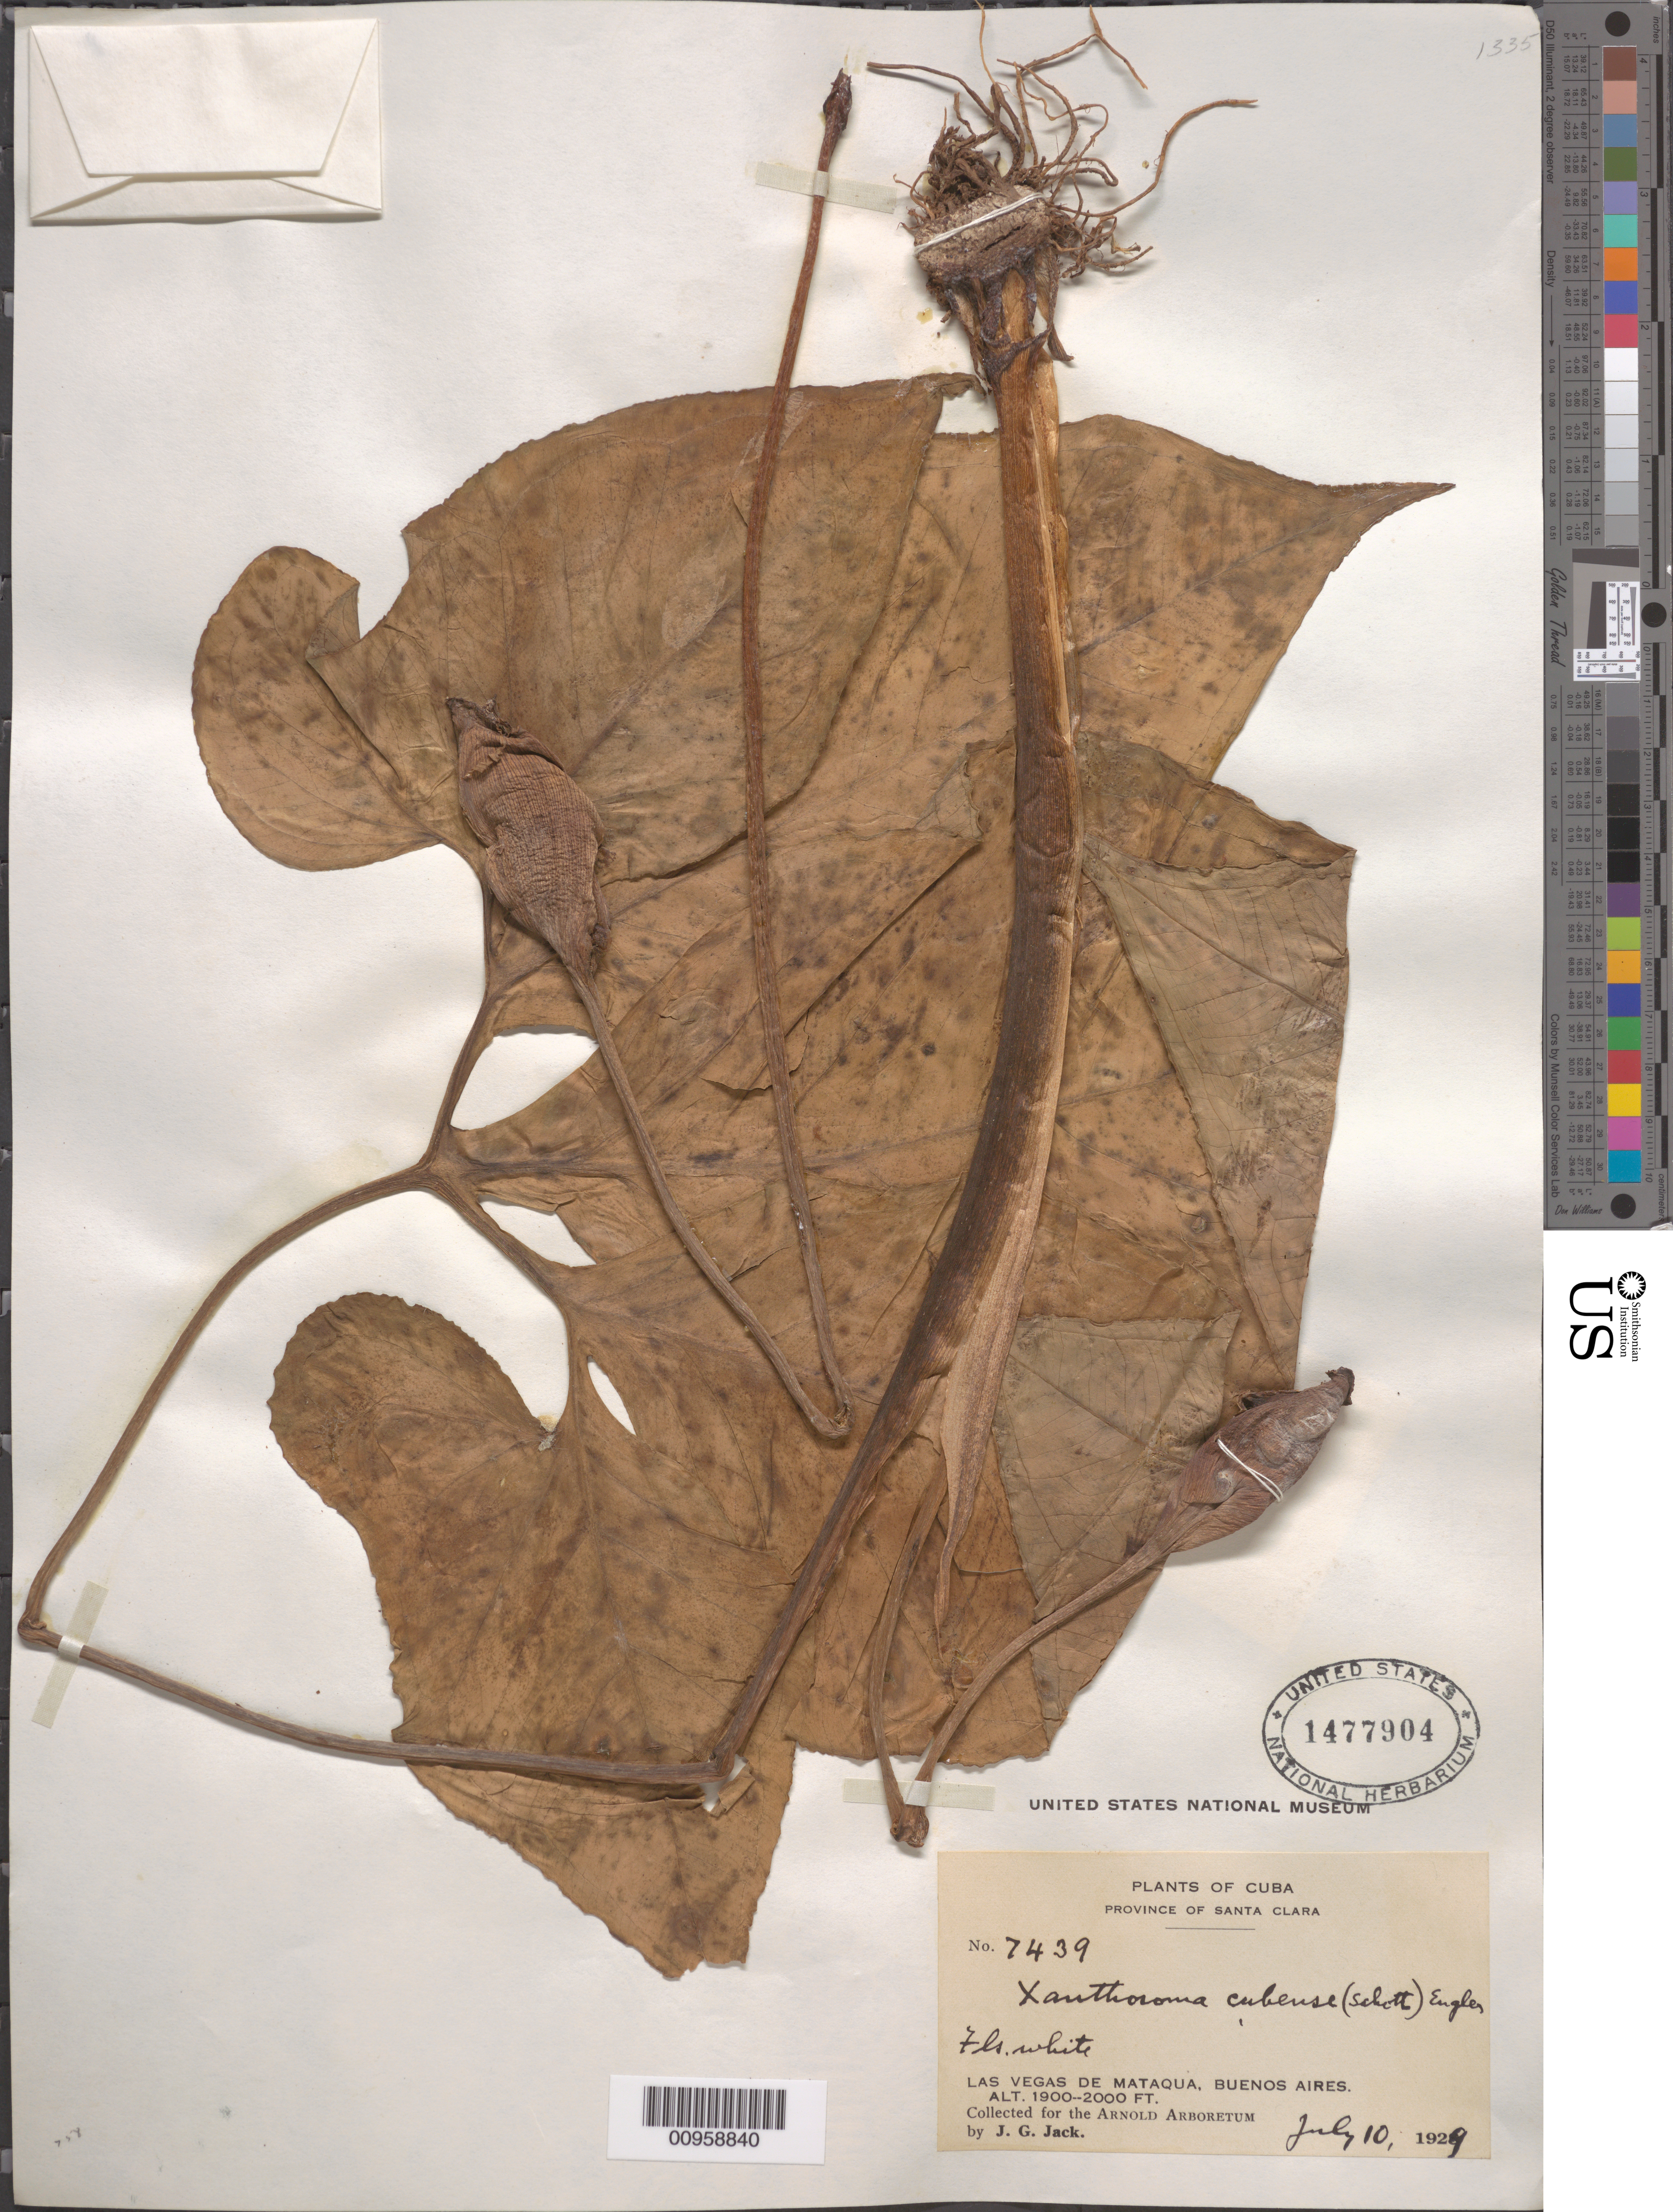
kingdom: Plantae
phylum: Tracheophyta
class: Liliopsida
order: Alismatales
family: Araceae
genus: Xanthosoma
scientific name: Xanthosoma cubense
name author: (Schott) Engl.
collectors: J. G. Jack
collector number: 7439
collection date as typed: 10 Jul 1929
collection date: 1929-07-10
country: Cuba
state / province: Las Villas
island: Cuba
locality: Las Vegas de Mataqua, Buenos Aires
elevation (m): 579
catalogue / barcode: US 1477904